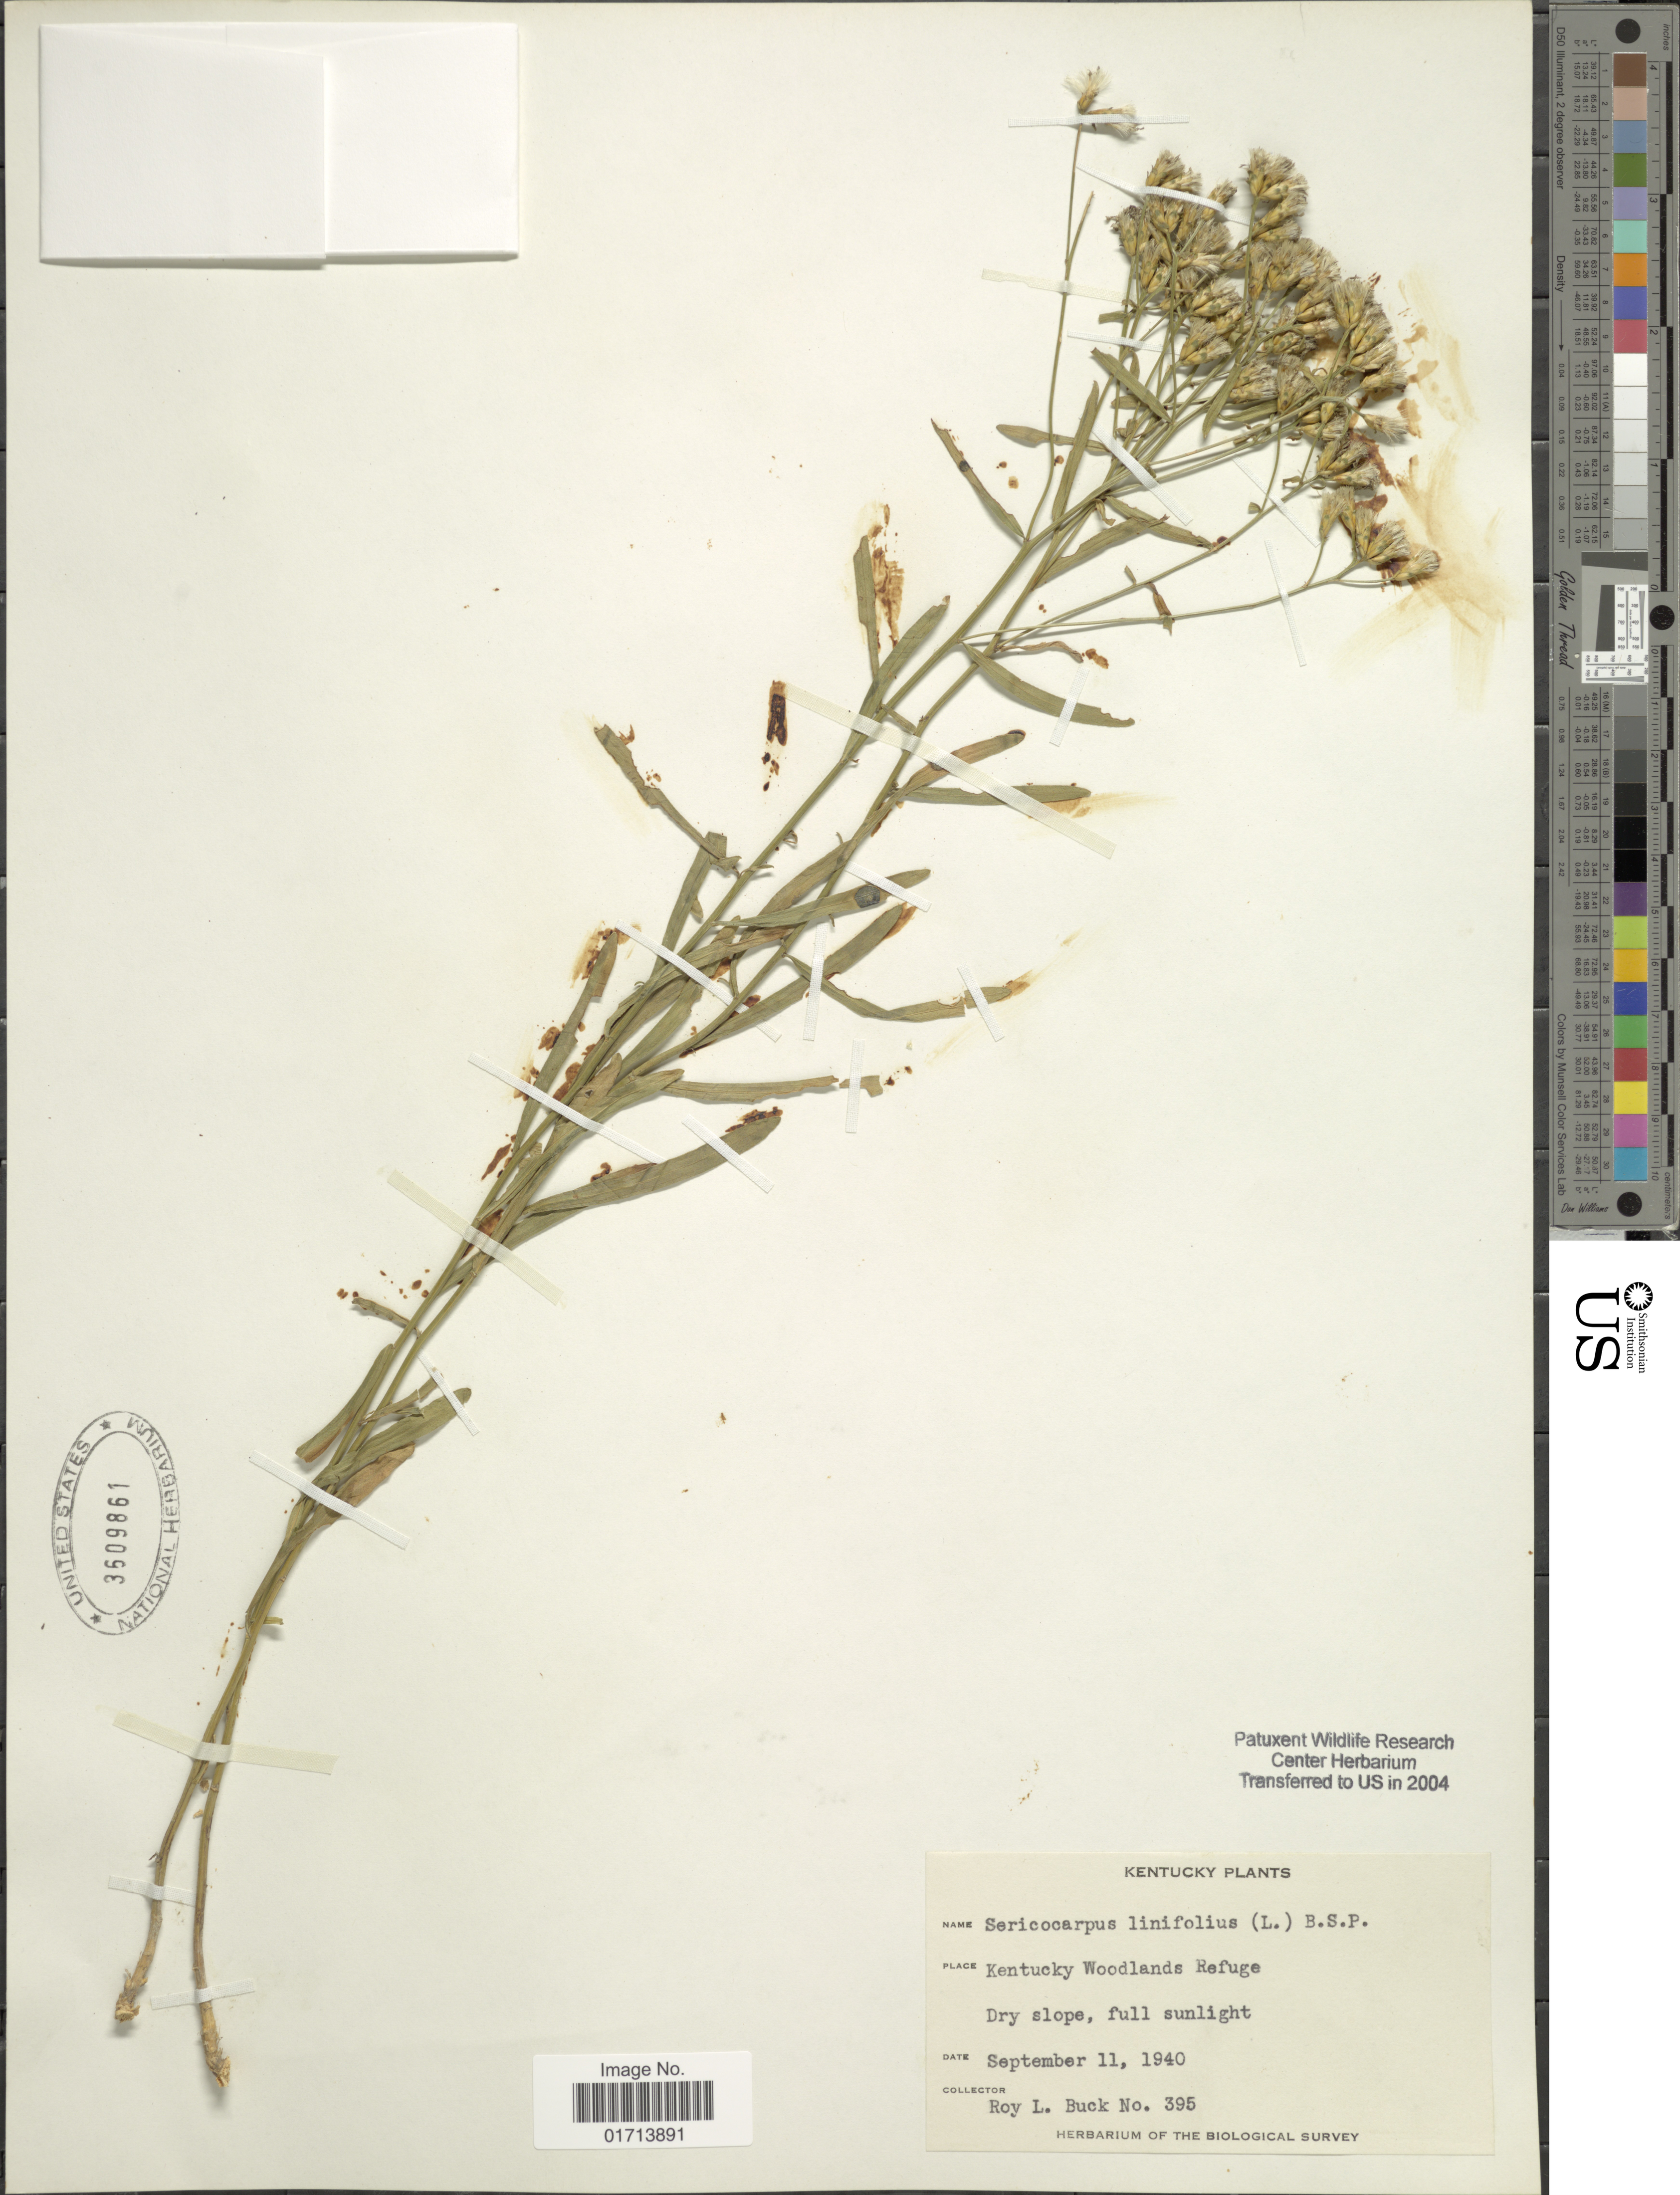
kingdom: Plantae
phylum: Tracheophyta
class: Magnoliopsida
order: Asterales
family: Asteraceae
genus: Sericocarpus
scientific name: Sericocarpus linifolius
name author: (L.) Britton, Stearns & Poggenb.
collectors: R. Buck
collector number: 395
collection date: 1940-09-11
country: United States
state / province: Kentucky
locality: Kentucky Woodlands Refuge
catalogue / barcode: US 3609861